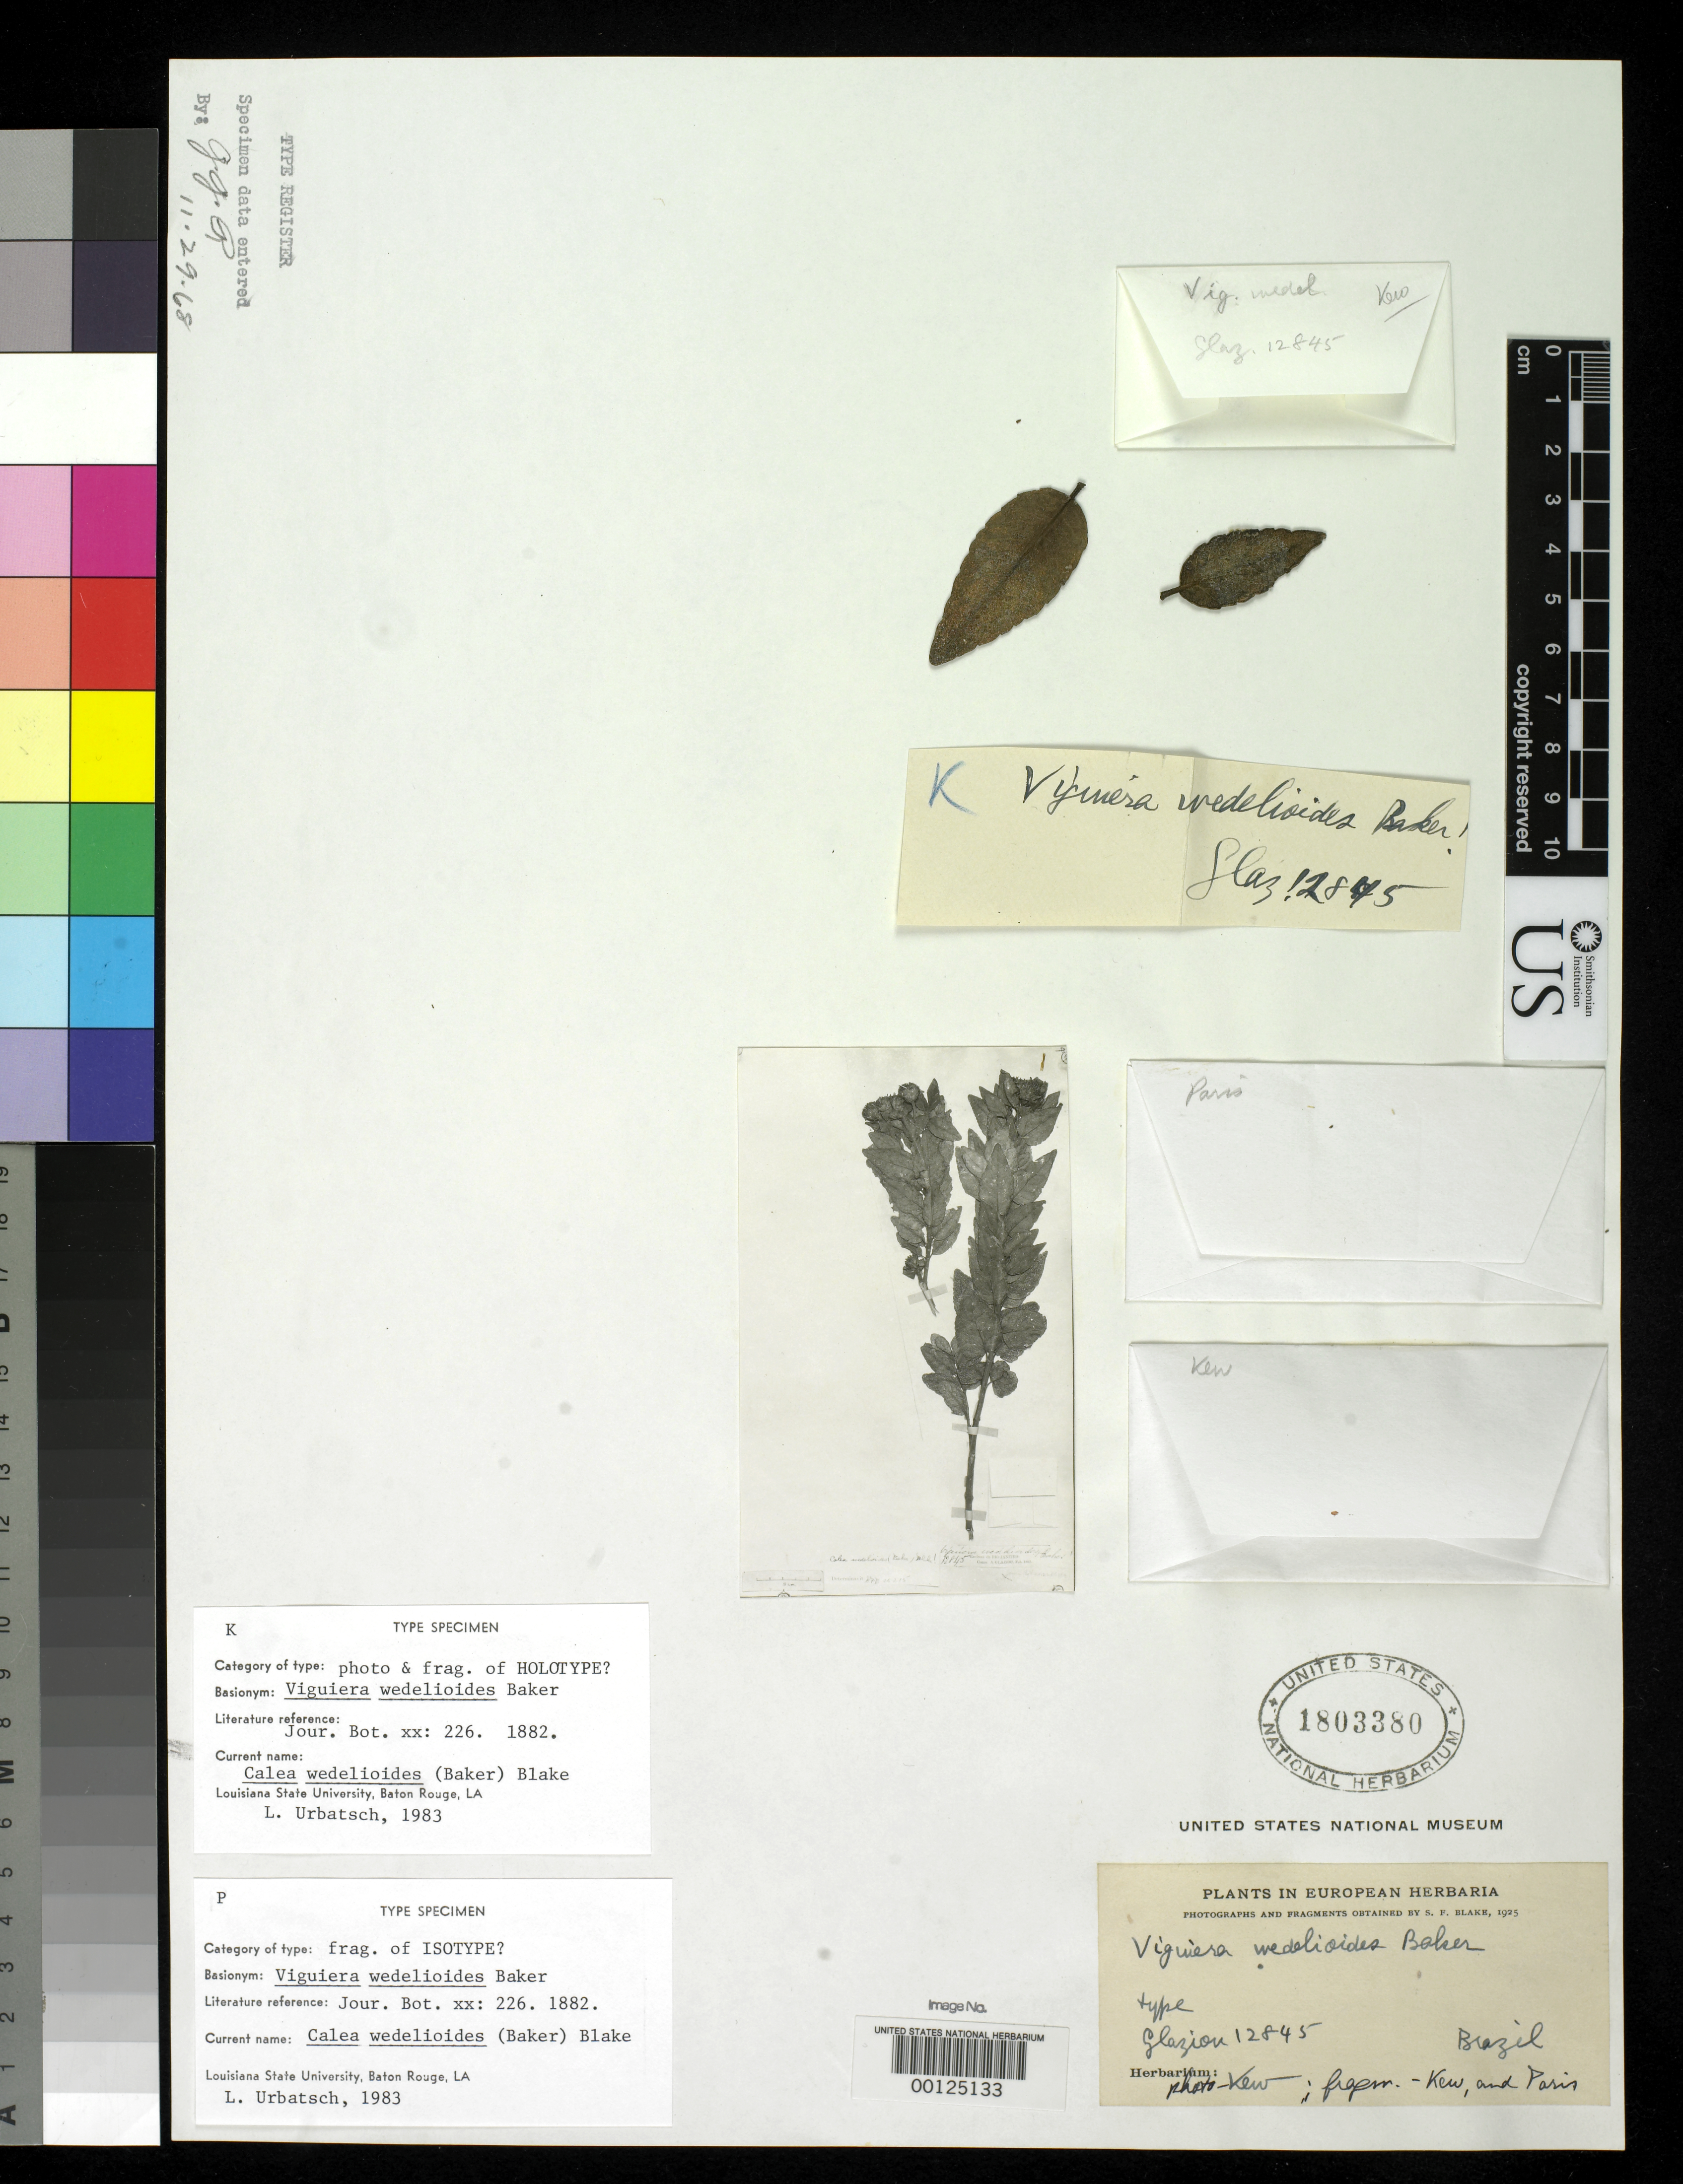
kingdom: Plantae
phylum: Tracheophyta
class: Magnoliopsida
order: Asterales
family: Asteraceae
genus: Viguiera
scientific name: Viguiera wedelioides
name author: Baker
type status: Type Material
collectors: A. F. M. Glaziou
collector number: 12845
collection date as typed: Feb 1882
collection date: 1882-02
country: Brazil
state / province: Rio de Janeiro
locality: Rio de Janeiro.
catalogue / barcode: US 1803380